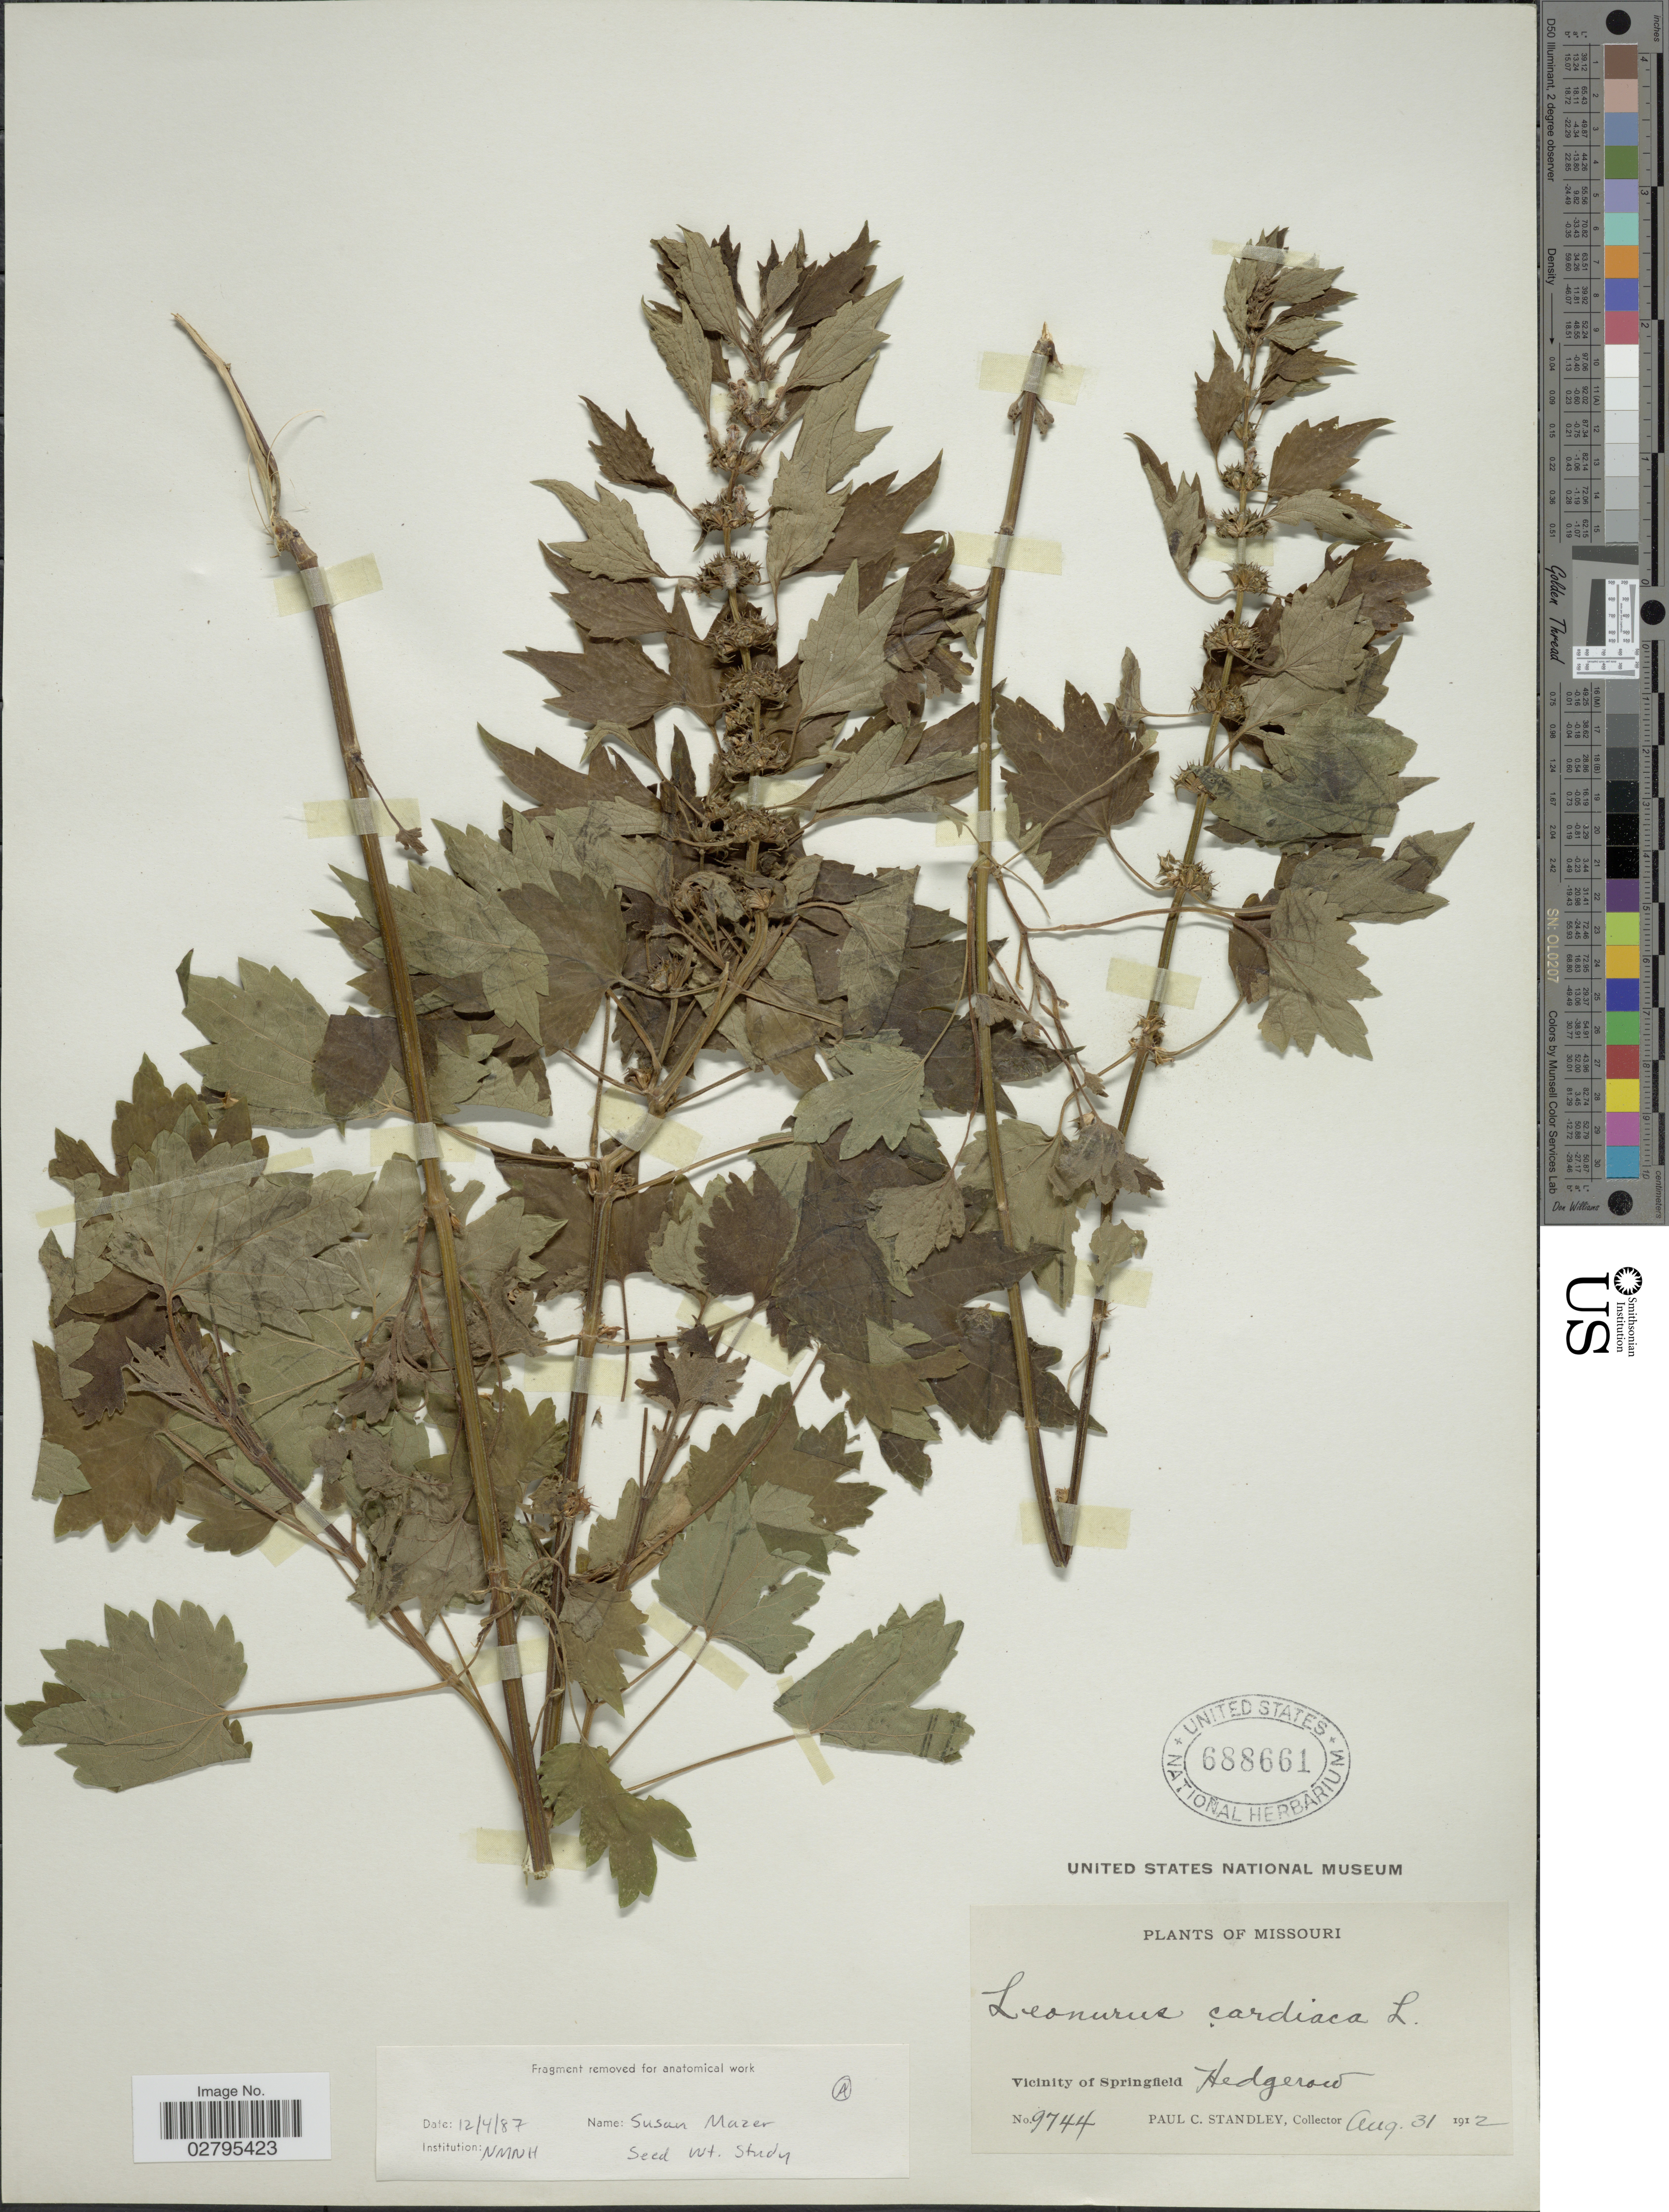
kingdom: Plantae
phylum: Tracheophyta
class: Magnoliopsida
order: Lamiales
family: Lamiaceae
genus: Leonurus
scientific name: Leonurus cardiaca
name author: L.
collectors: P. C. Standley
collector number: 9744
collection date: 1912-08-31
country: United States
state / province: Missouri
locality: Vicinity of Springfield Hedgerow.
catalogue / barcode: US 688661